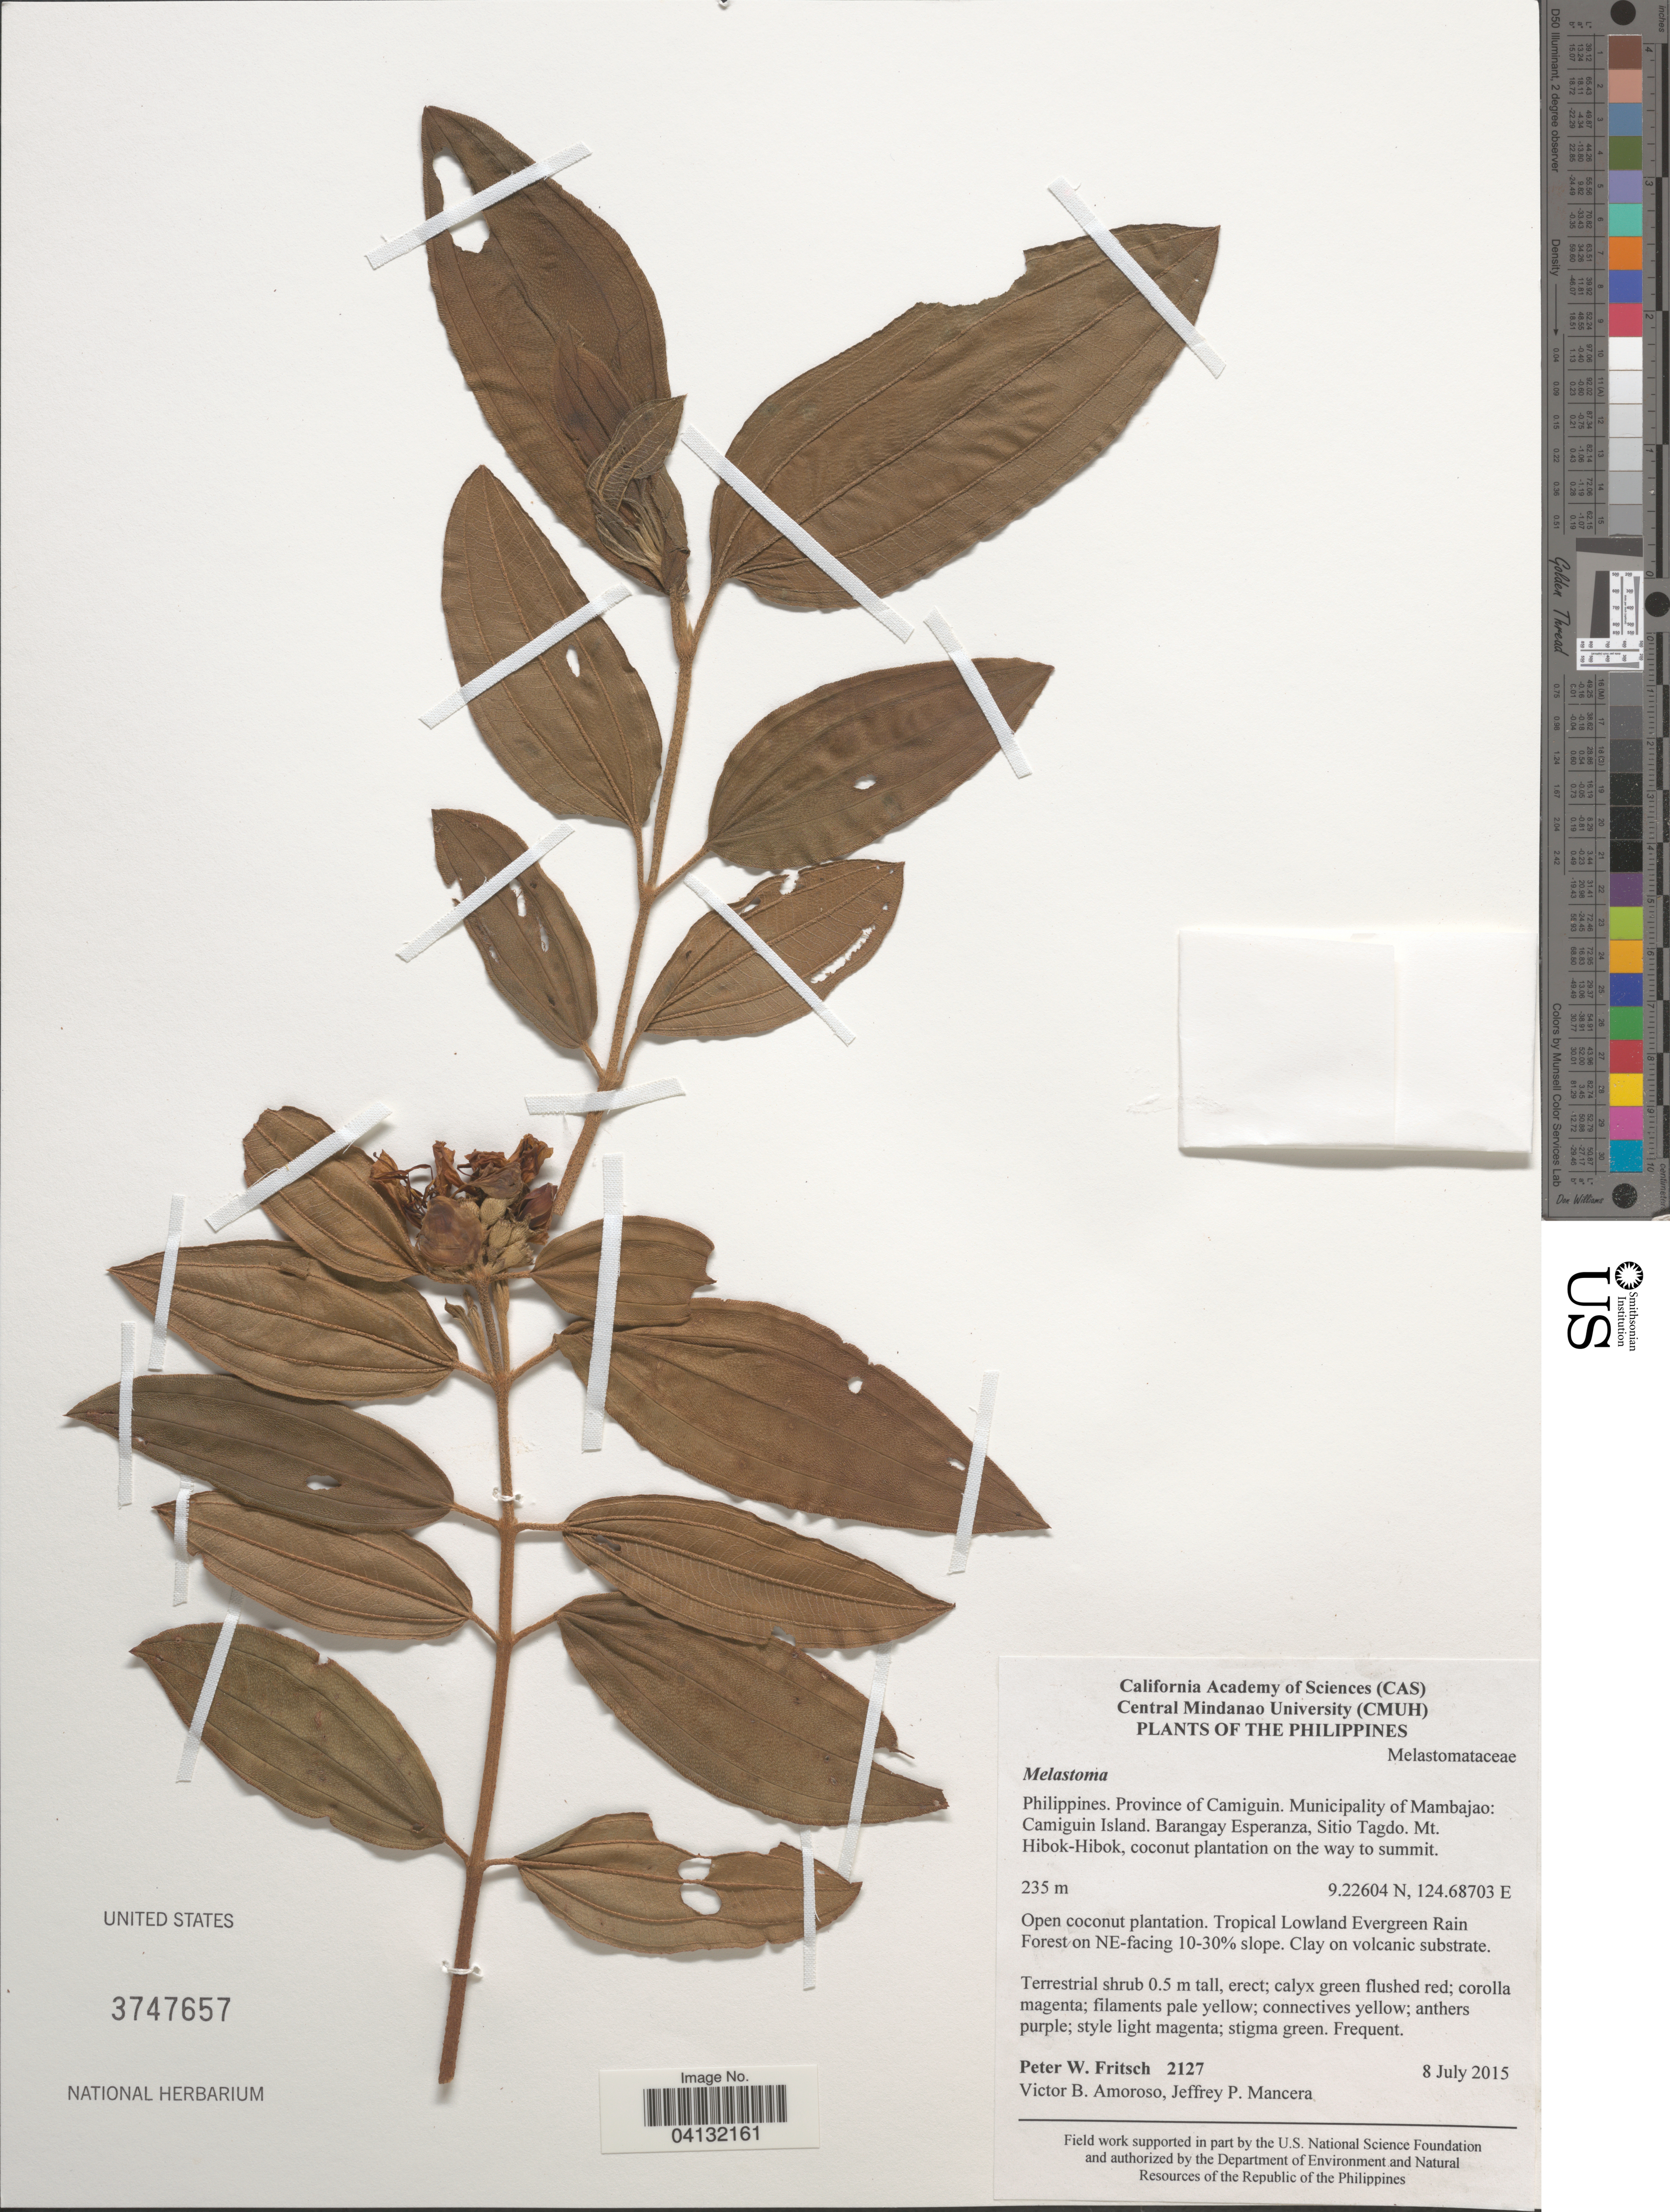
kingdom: Plantae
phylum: Tracheophyta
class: Magnoliopsida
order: Myrtales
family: Melastomataceae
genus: Melastoma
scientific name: Melastoma sp.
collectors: P. W. Fritsch, V. Amoroso & J. Mancera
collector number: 2127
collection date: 2015-07-08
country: Philippines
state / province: Northern Mindanao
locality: Province of Camiguin. Municipality of Mambajao: Camiguin Island. Barangay Esperanza, Sitio Tagdo. Mt. Hibok-Hibok, coconut plantation on the way to summit. Open coconut plantation. Tropical Lowland Evergreen Rain Forest on NE-facing 10-30% slope.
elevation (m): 235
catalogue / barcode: US 3747657